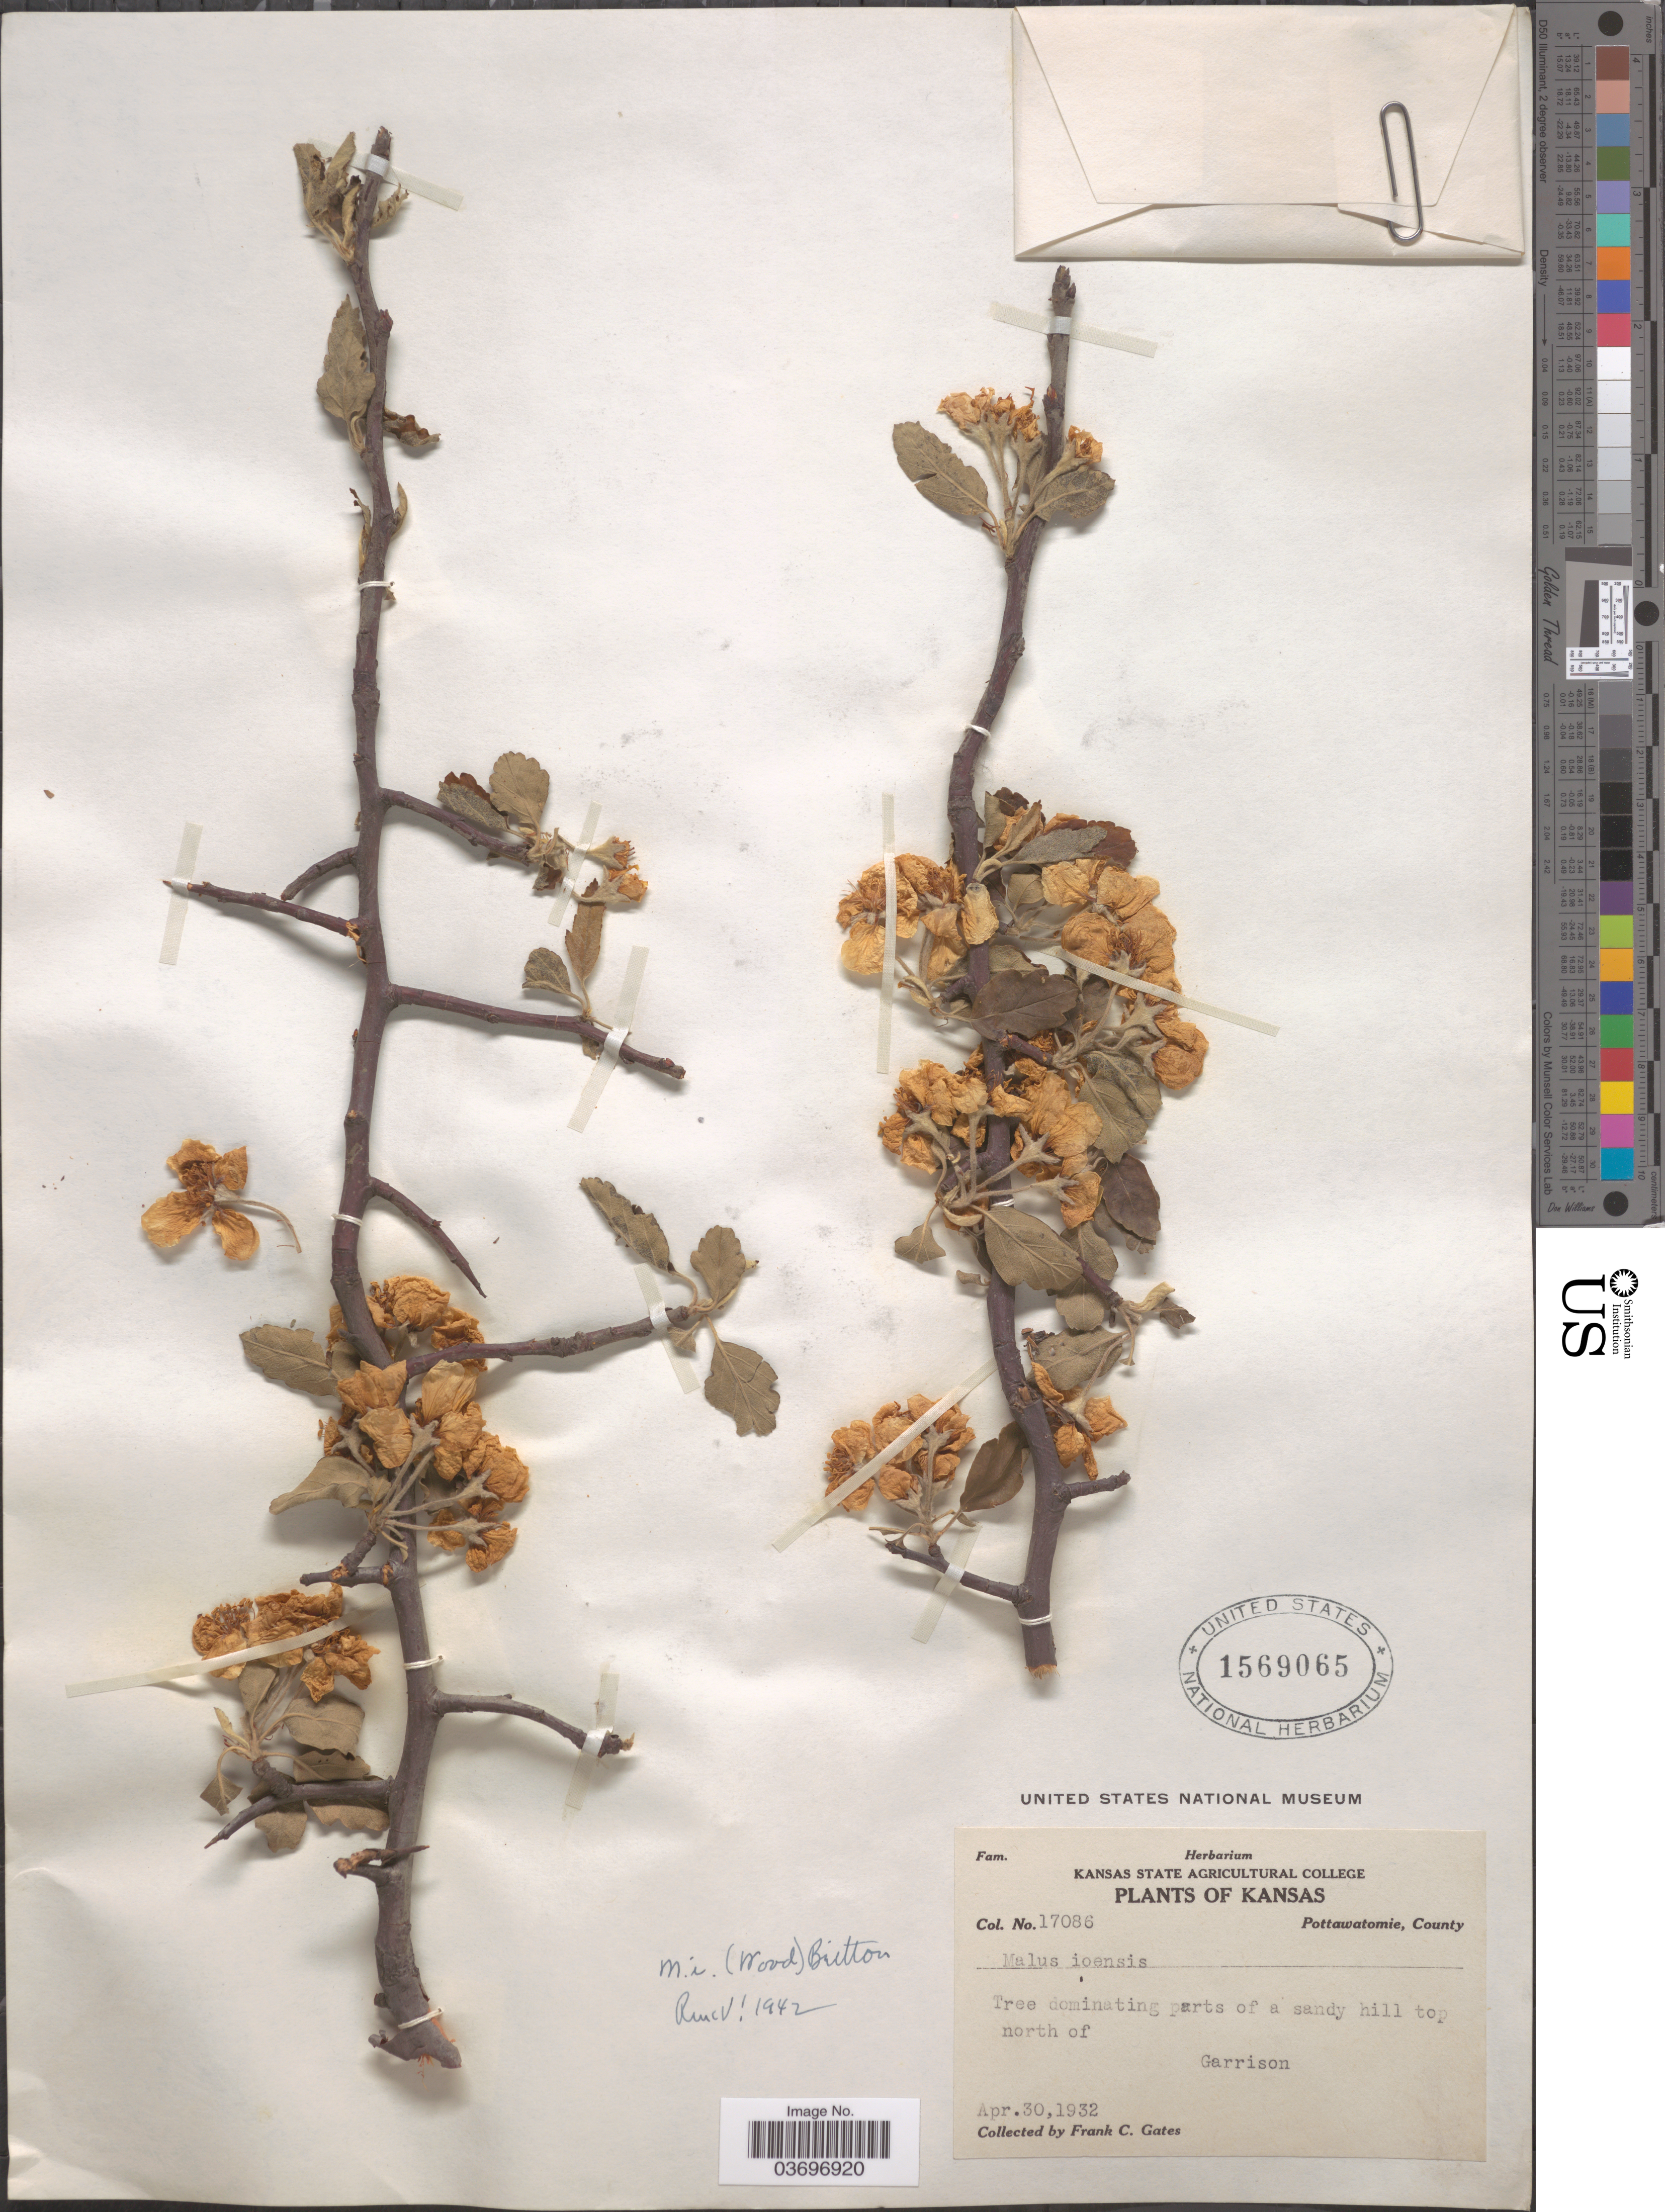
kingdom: Plantae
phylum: Tracheophyta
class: Magnoliopsida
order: Rosales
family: Rosaceae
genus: Malus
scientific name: Malus ioensis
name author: (Alph. Wood) Britton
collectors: F. C. Gates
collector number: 17086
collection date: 1932-04-30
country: United States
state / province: Kansas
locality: Pottawatomie, County. Tree dominating parts of a sandy hill top north of Garrison.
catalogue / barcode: US 1569065